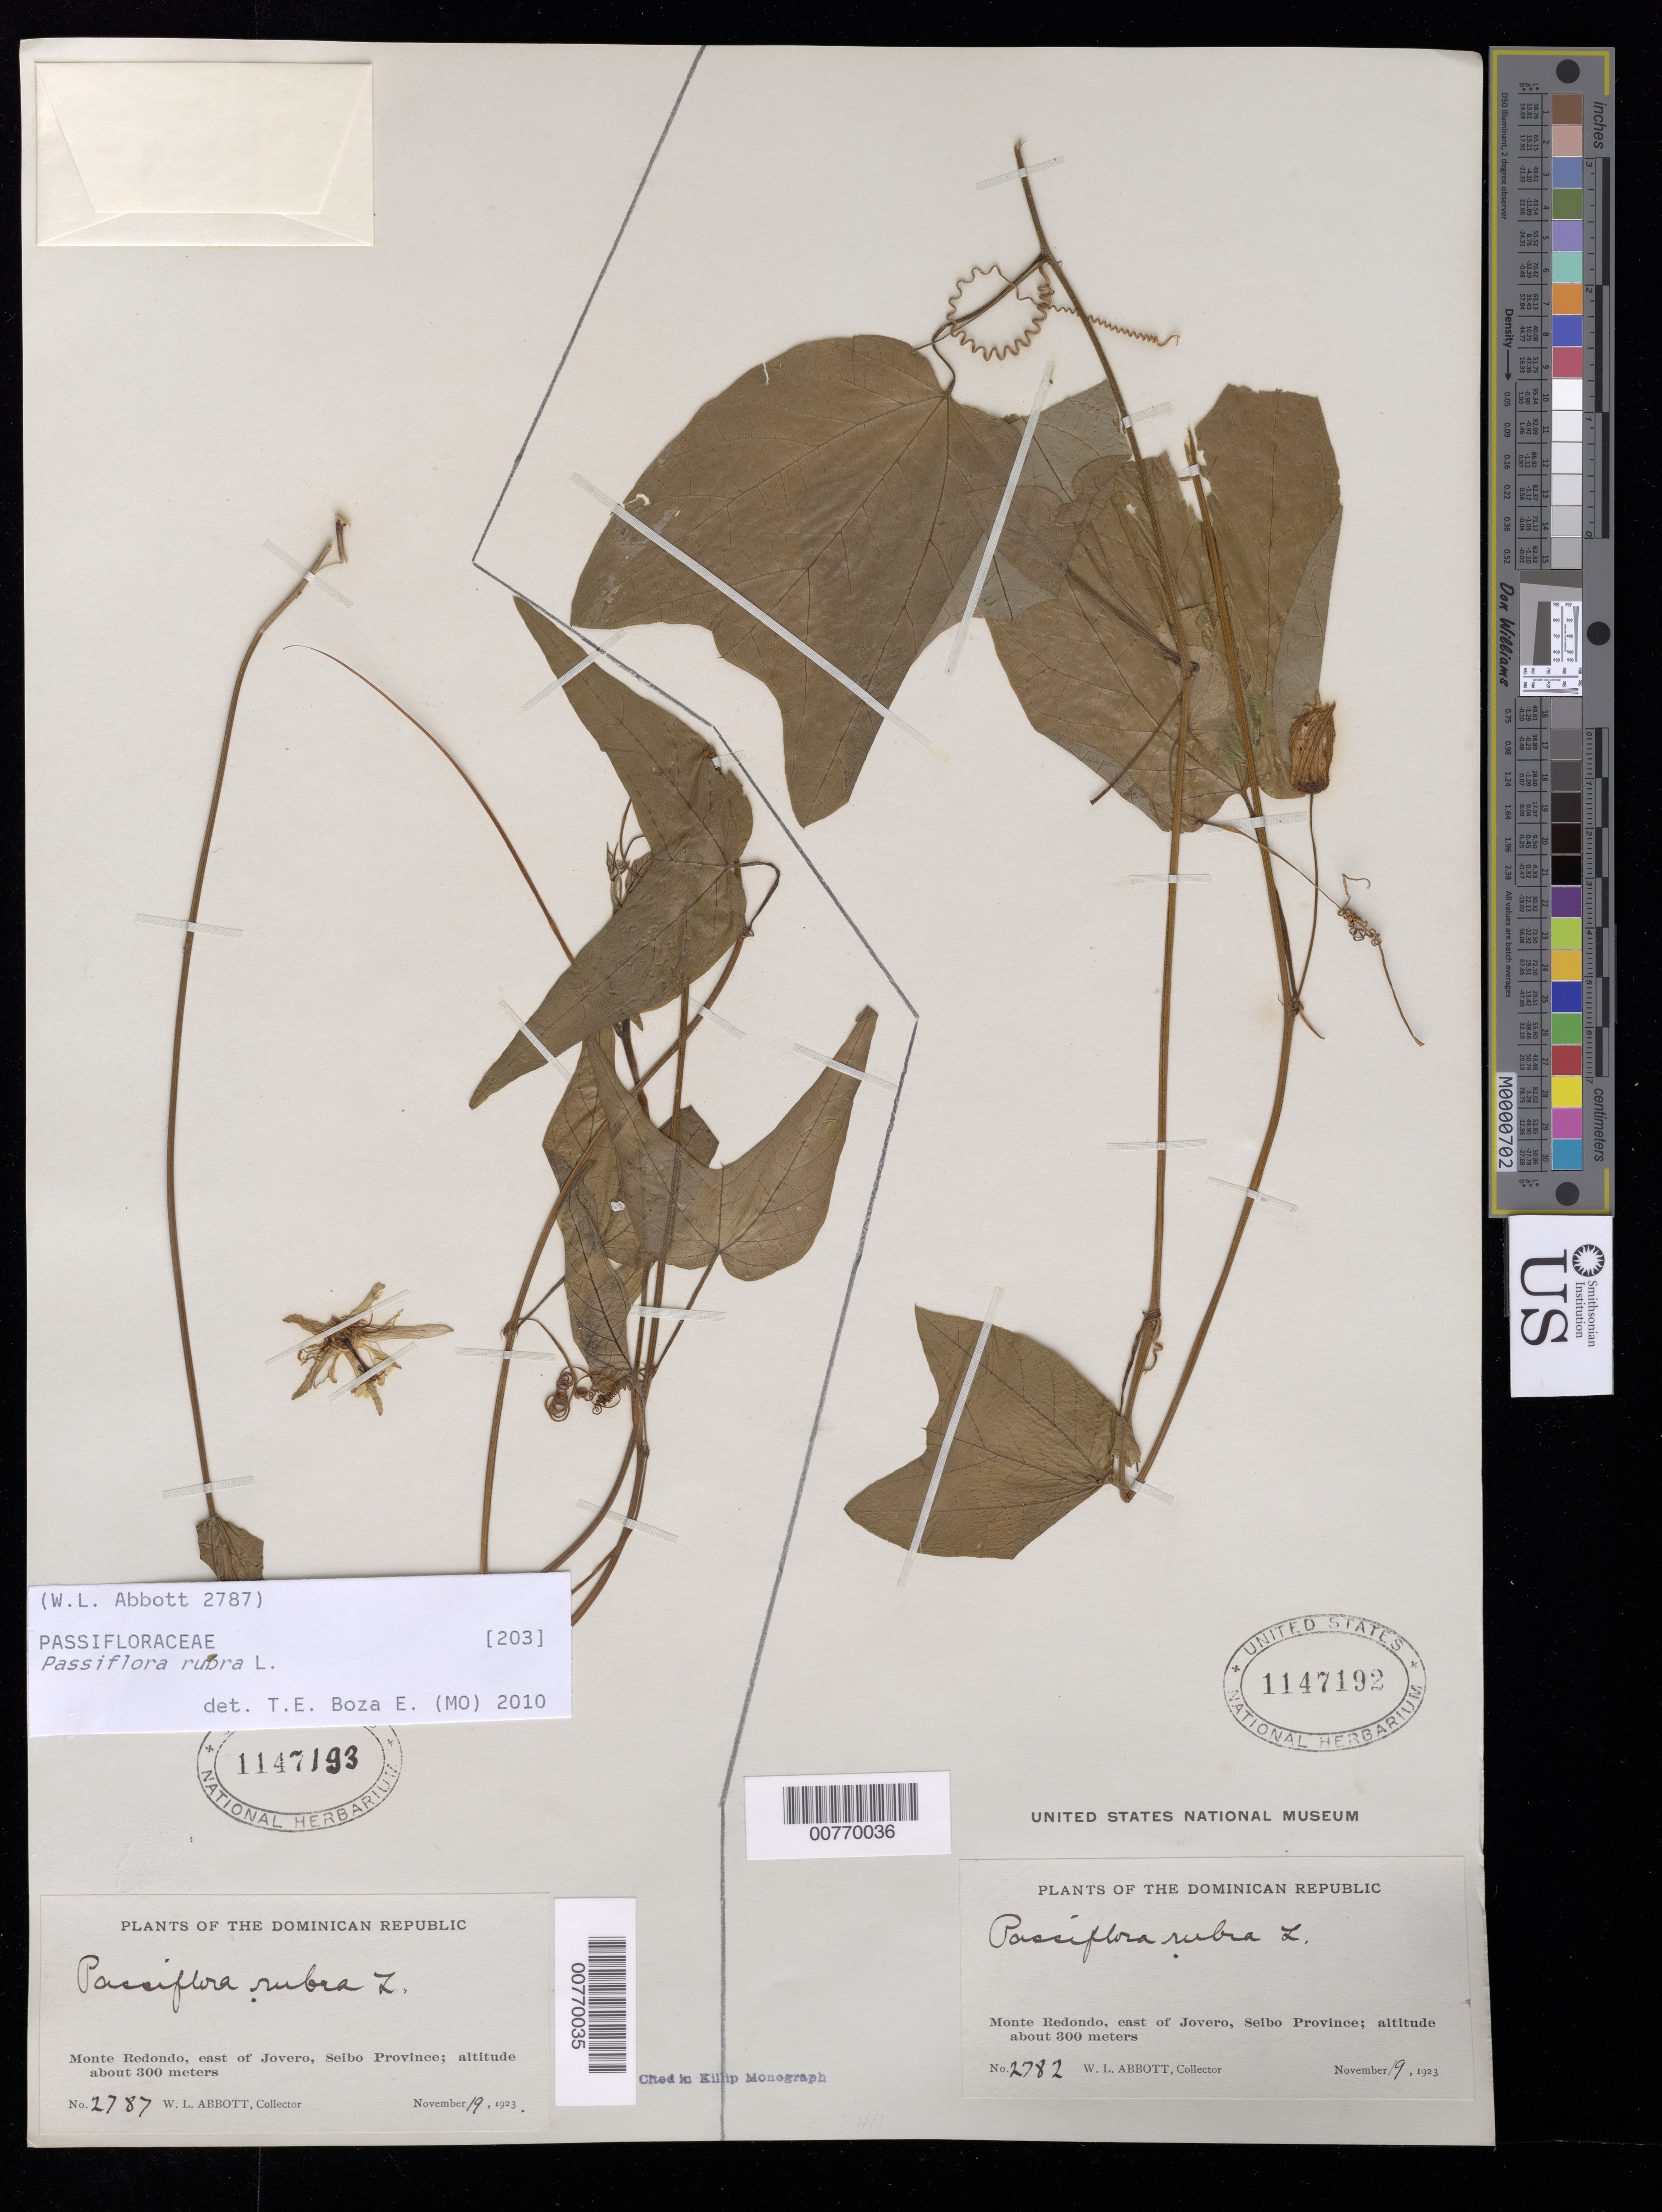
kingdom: Plantae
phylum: Tracheophyta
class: Magnoliopsida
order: Malpighiales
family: Passifloraceae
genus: Passiflora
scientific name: Passiflora rubra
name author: L.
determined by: Killip, Ellsworth P.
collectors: W. L. Abbott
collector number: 2782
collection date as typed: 19 Nov 1923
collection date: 1923-11-19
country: Dominican Republic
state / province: El Seibo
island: Hispaniola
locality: Monte Redondo, east of Jovero.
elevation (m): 300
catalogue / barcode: US 1147192